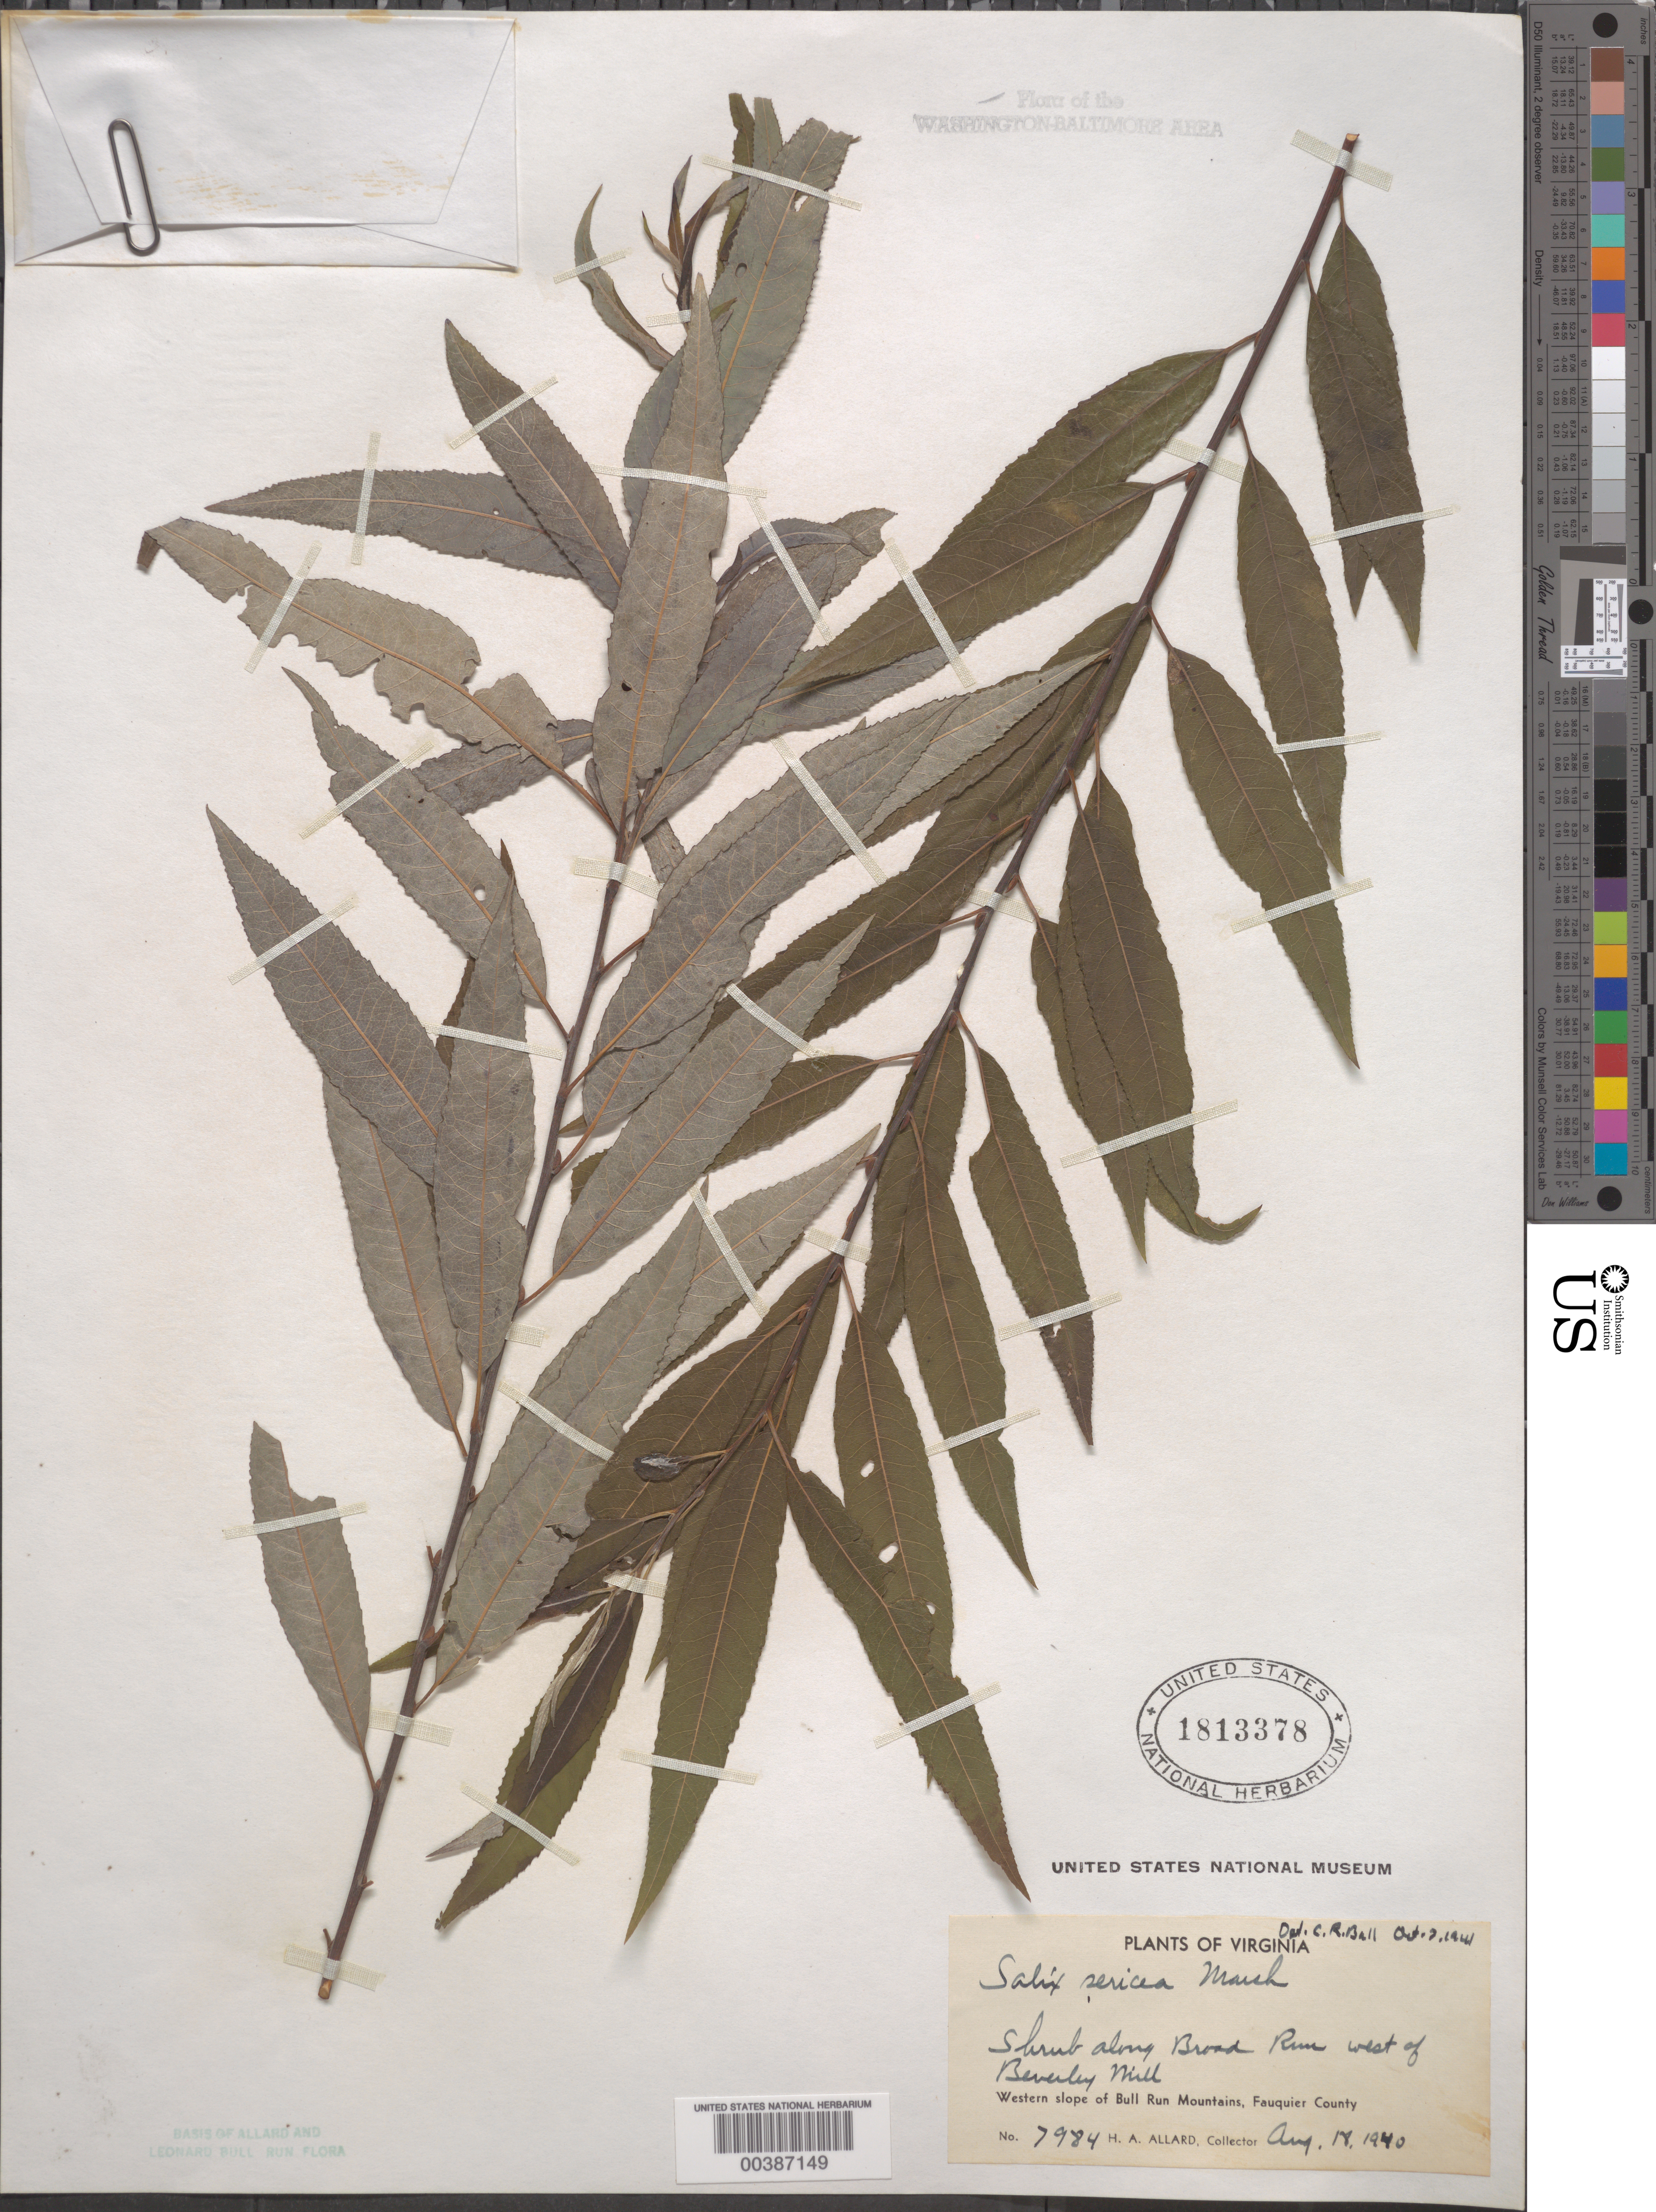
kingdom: Plantae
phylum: Tracheophyta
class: Magnoliopsida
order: Malpighiales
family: Salicaceae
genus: Salix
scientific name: Salix sericea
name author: Marshall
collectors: H. A. Allard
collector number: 7984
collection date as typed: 18 Aug 1940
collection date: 1940-08-18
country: United States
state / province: Virginia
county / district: Fauquier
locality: Broad Run, west of Beverley Mill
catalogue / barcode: US 1813378